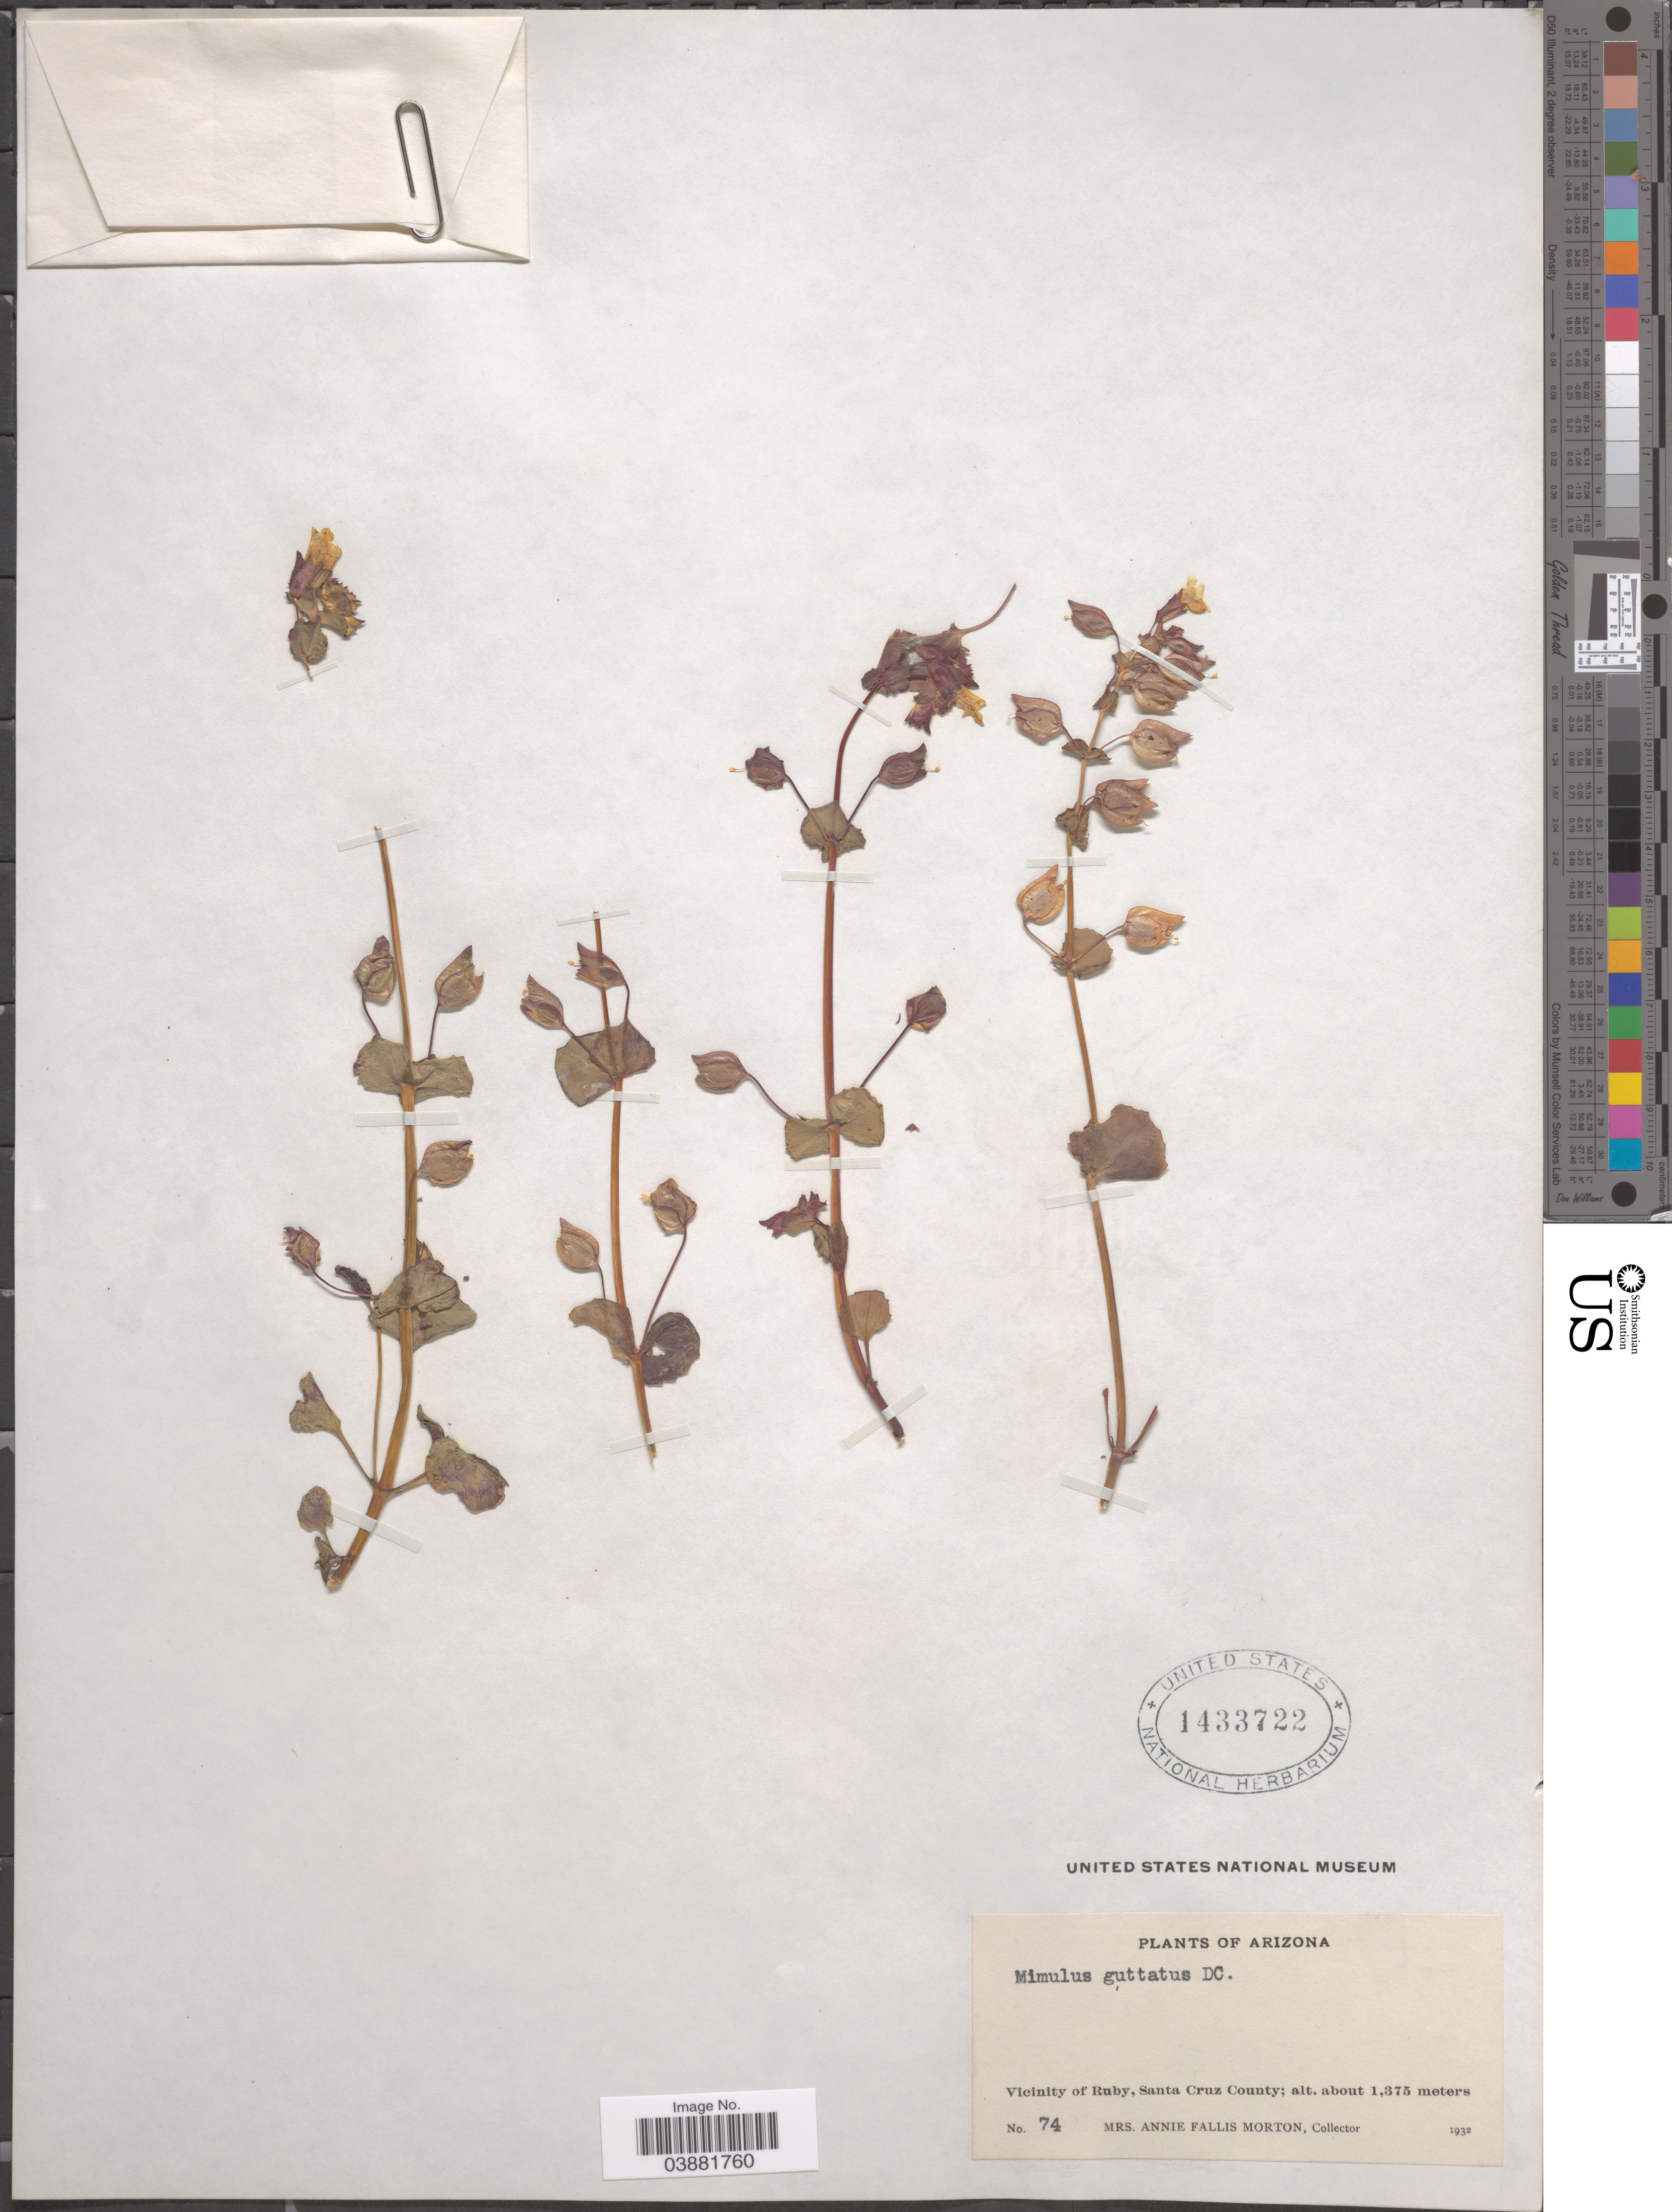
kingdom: Plantae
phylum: Tracheophyta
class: Magnoliopsida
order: Lamiales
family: Phrymaceae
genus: Mimulus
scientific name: Mimulus guttatus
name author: DC.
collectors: A. F. Morton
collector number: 74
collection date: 1932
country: United States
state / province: Arizona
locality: Vicinity of Ruby, Santa Cruz County.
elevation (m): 1375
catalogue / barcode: US 1433722